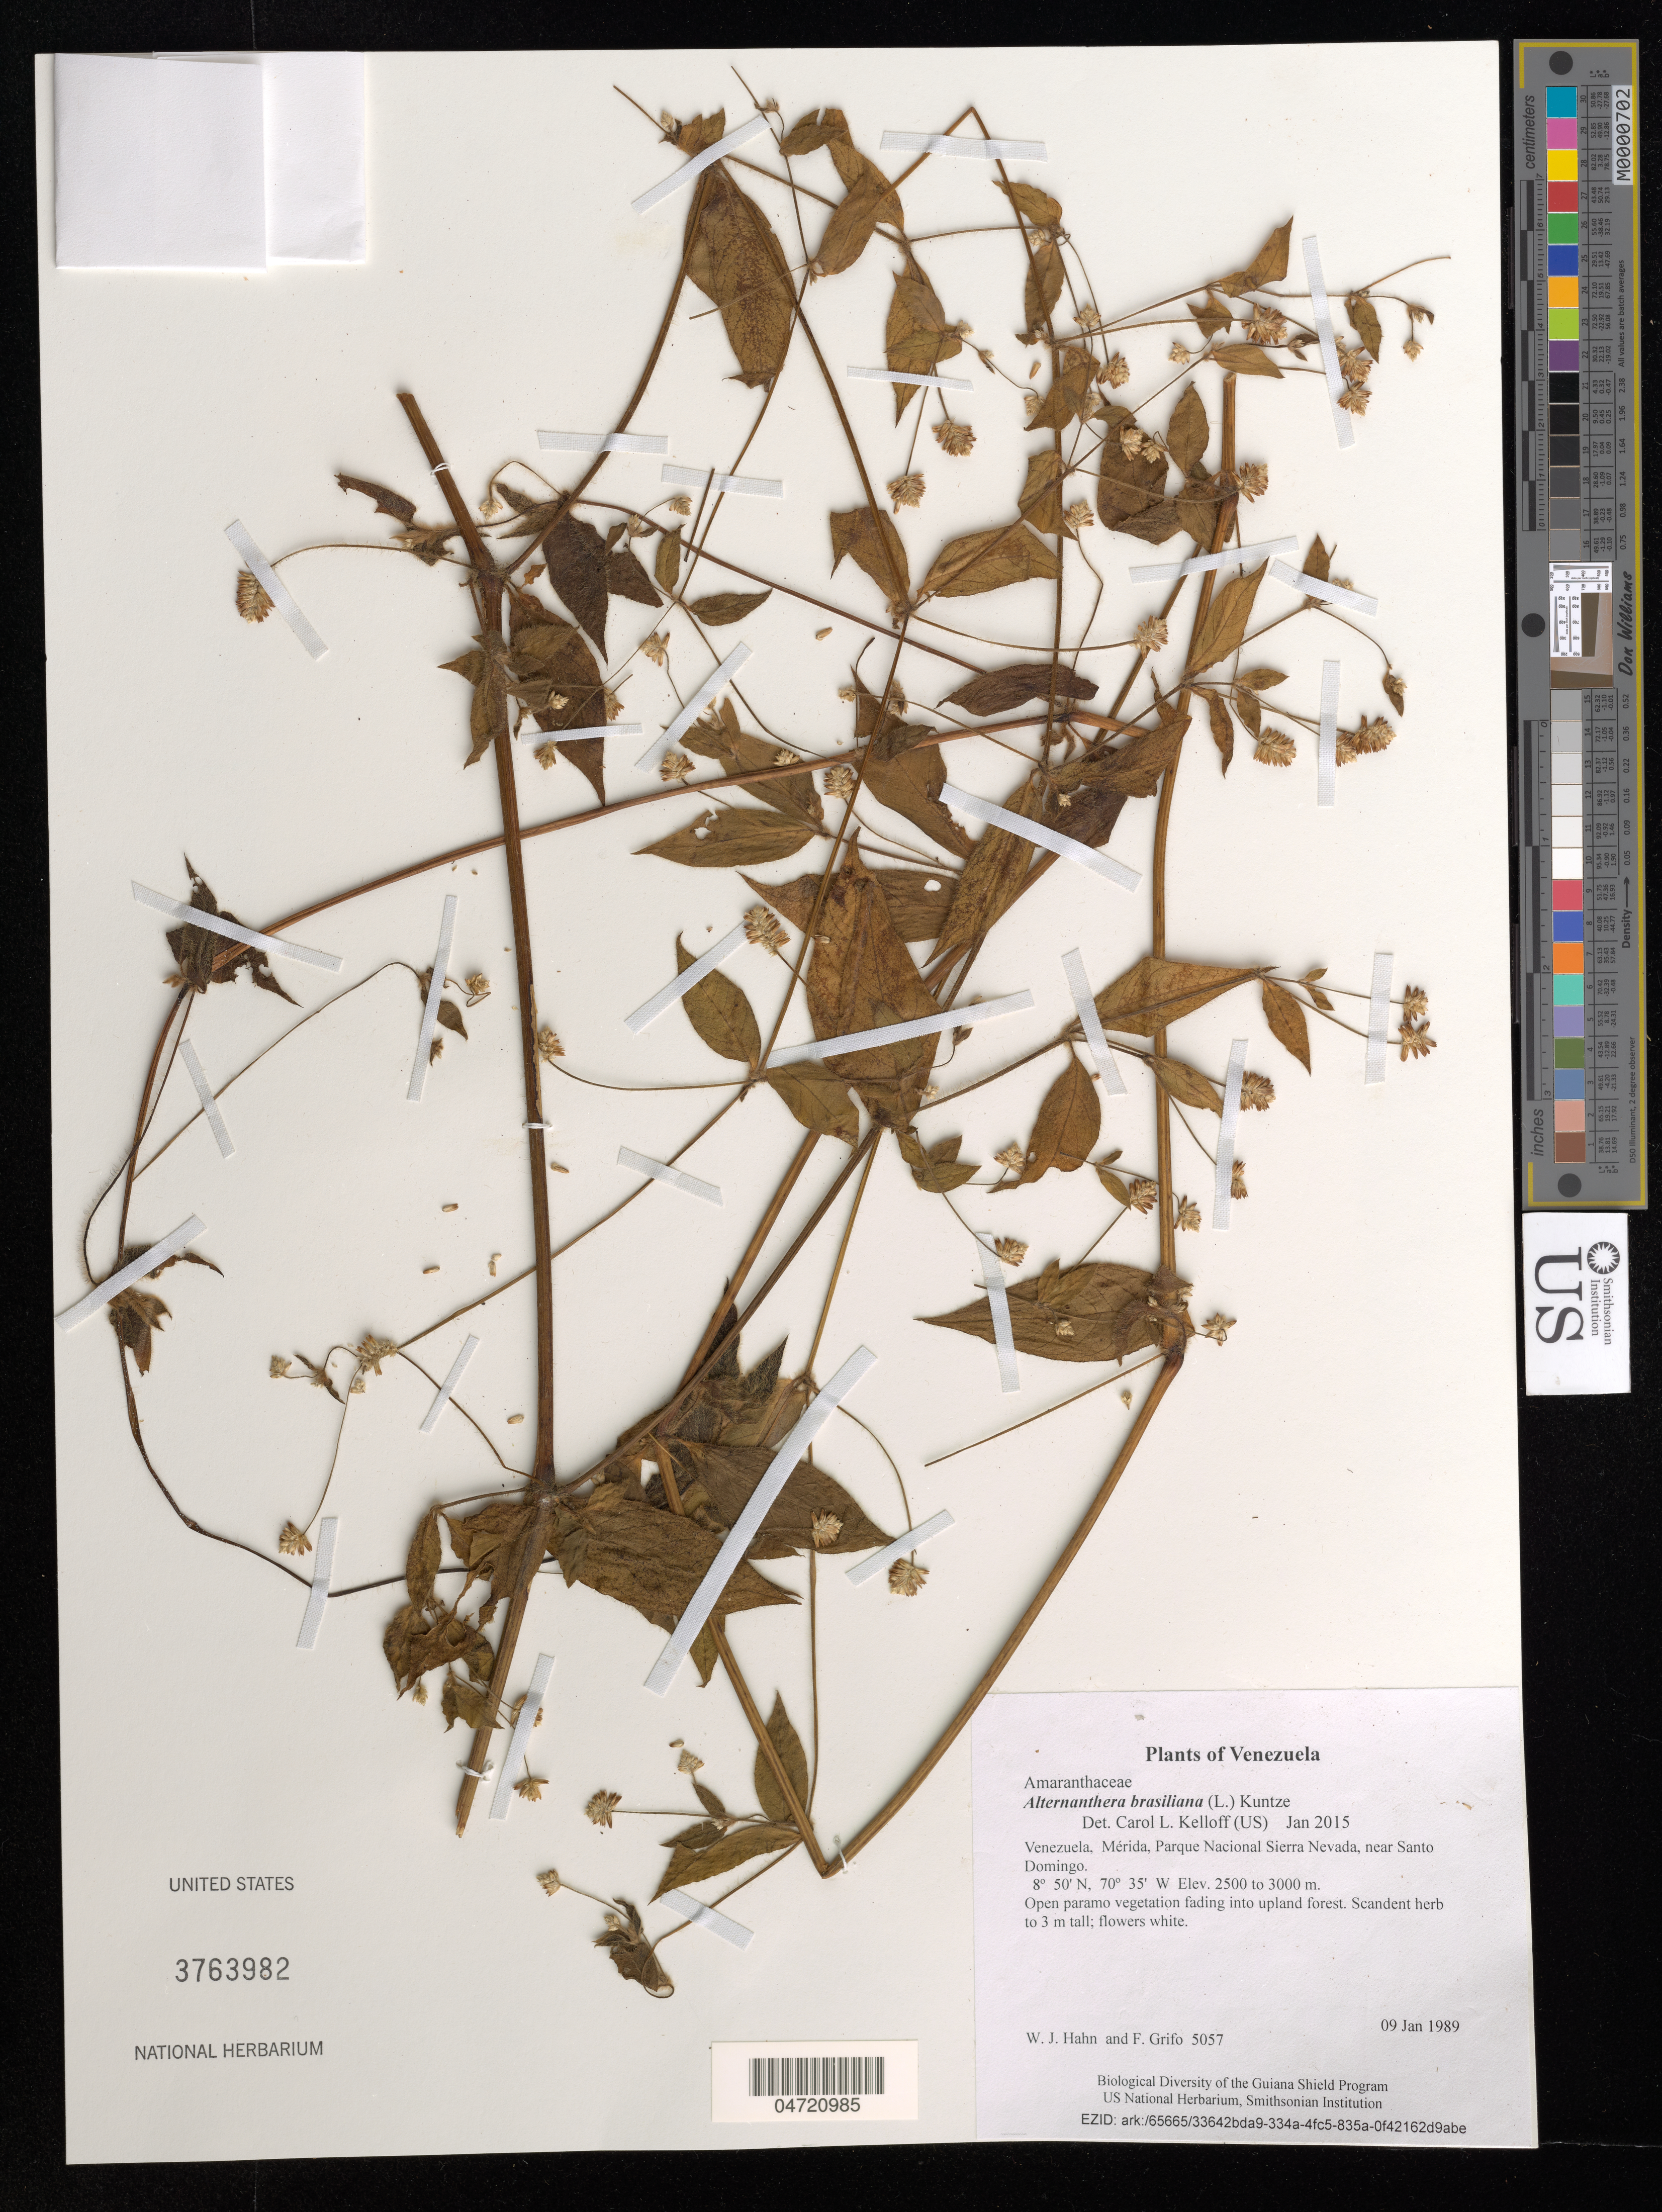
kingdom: Plantae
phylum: Tracheophyta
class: Magnoliopsida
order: Caryophyllales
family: Amaranthaceae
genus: Alternanthera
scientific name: Alternanthera brasiliana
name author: (L.) Kuntze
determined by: Kelloff, Carol L., (US), Smithsonian Institution - National Museum of Natural History (UNITED STATES)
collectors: W. J. Hahn & F. Grifo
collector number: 5057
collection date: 1989-01-09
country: Venezuela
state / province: Mérida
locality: Parque Nacional Sierra Nevada, near Santo Domingo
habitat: Open paramo vegetation fading into upland forest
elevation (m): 2500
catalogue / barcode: US 3763982